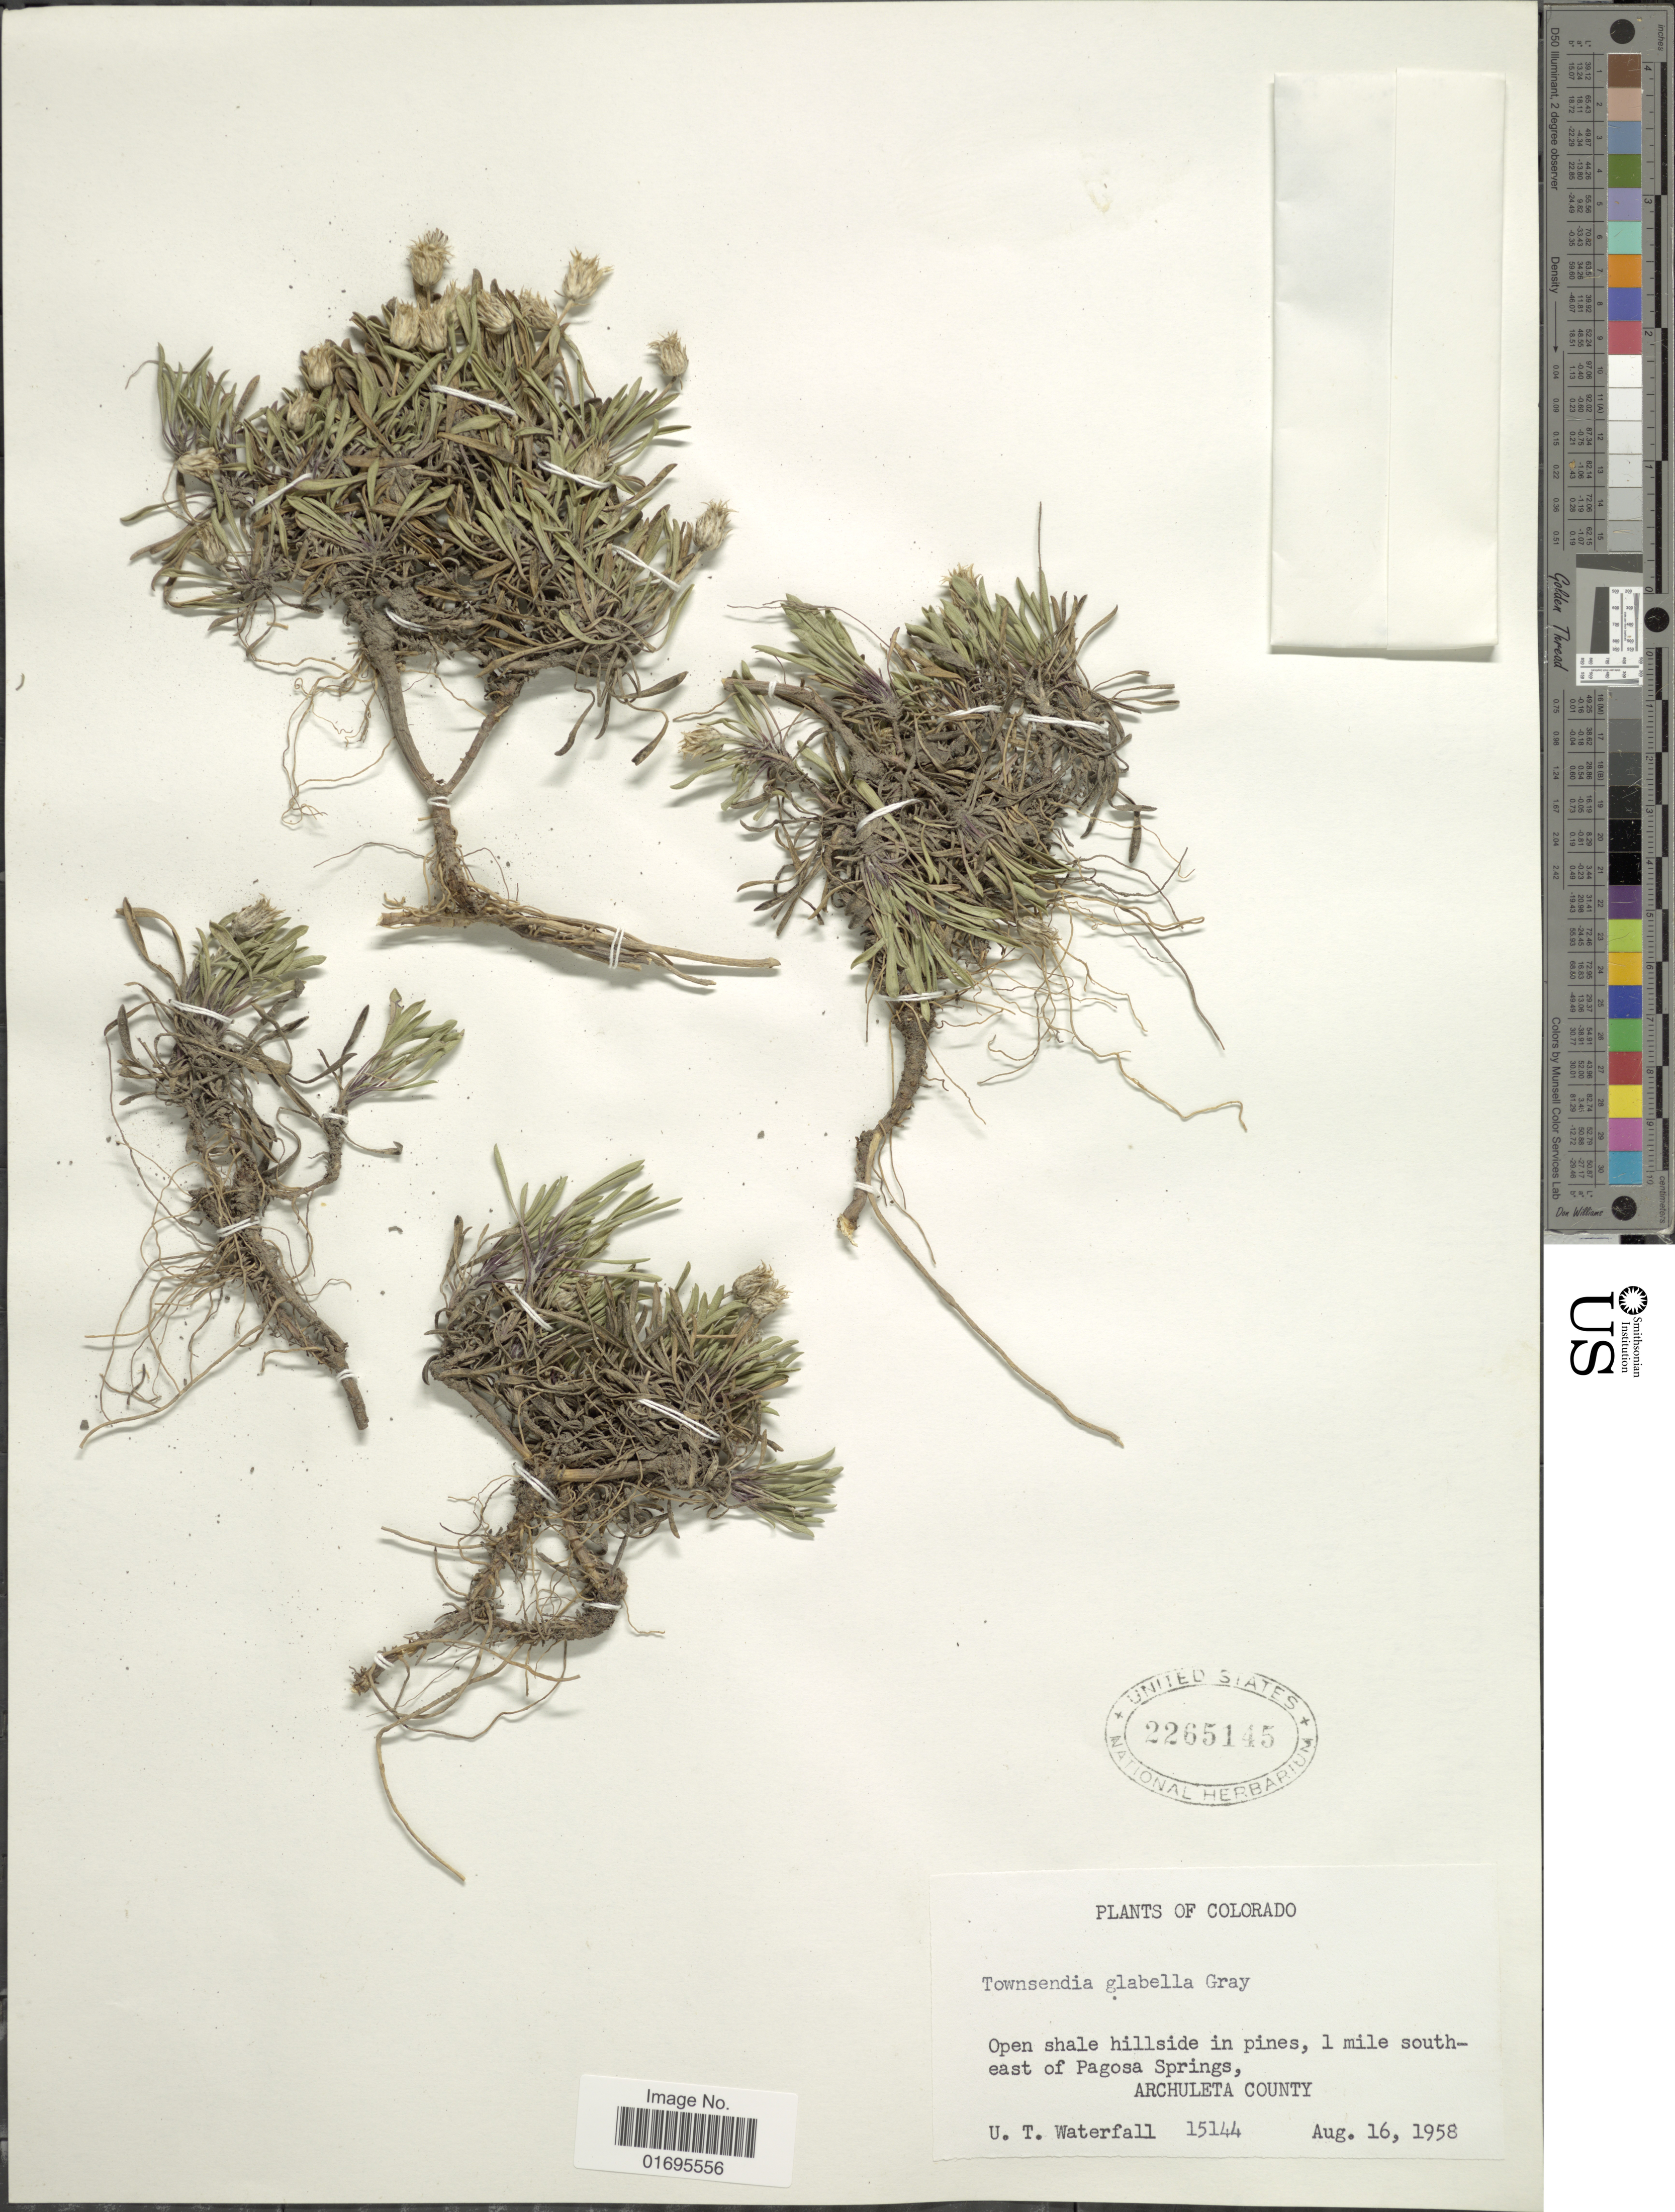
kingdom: Plantae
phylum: Tracheophyta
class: Magnoliopsida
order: Asterales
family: Asteraceae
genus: Townsendia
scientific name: Townsendia glabella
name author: A. Gray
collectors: U. T. Waterfall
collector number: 15144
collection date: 1958-08-16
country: United States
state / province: Colorado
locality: Open shall hillside in pines, 1 mile southeast of Pagosa Springs, Archuleta County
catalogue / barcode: US 2265145